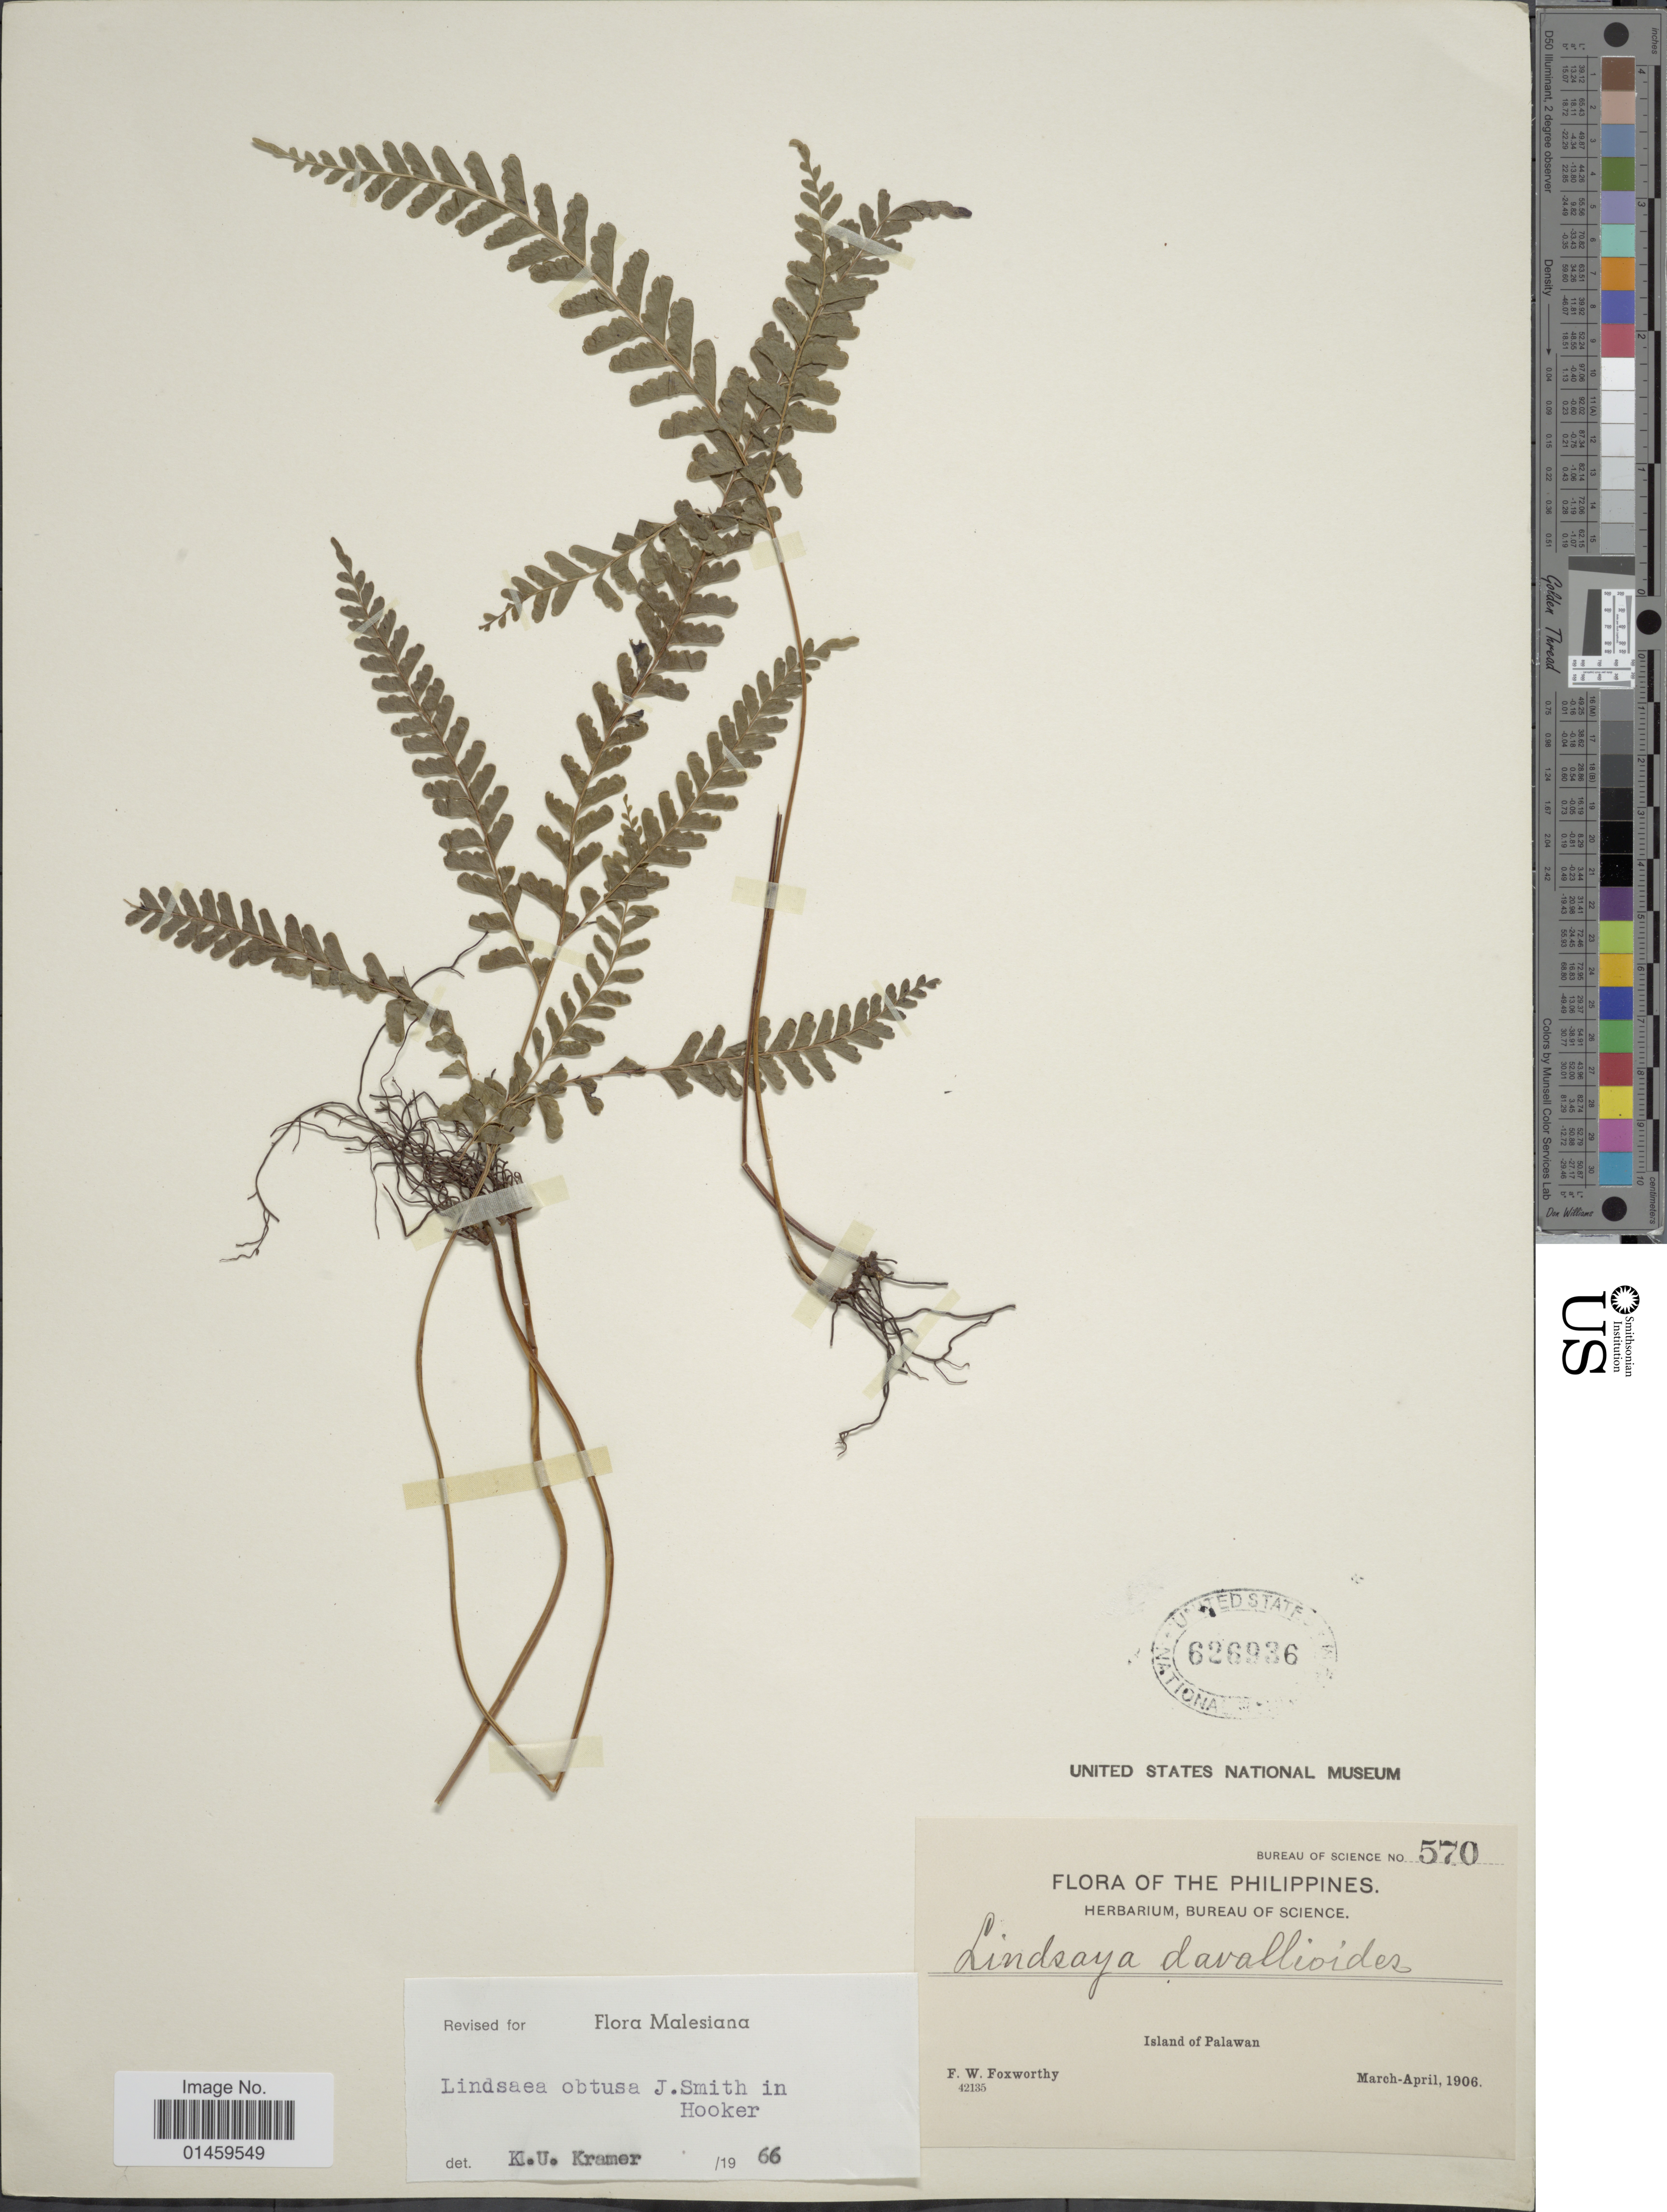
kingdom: Plantae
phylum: Tracheophyta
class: Polypodiopsida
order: Polypodiales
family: Lindsaeaceae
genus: Lindsaea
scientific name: Lindsaea obtusa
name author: J. Sm. ex Hook.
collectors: F. W. Foxworthy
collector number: Bureau of Science 570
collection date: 1906-03/1906-04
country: Philippines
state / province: Mimaropa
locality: Island of Palawan.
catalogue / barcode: US 626936